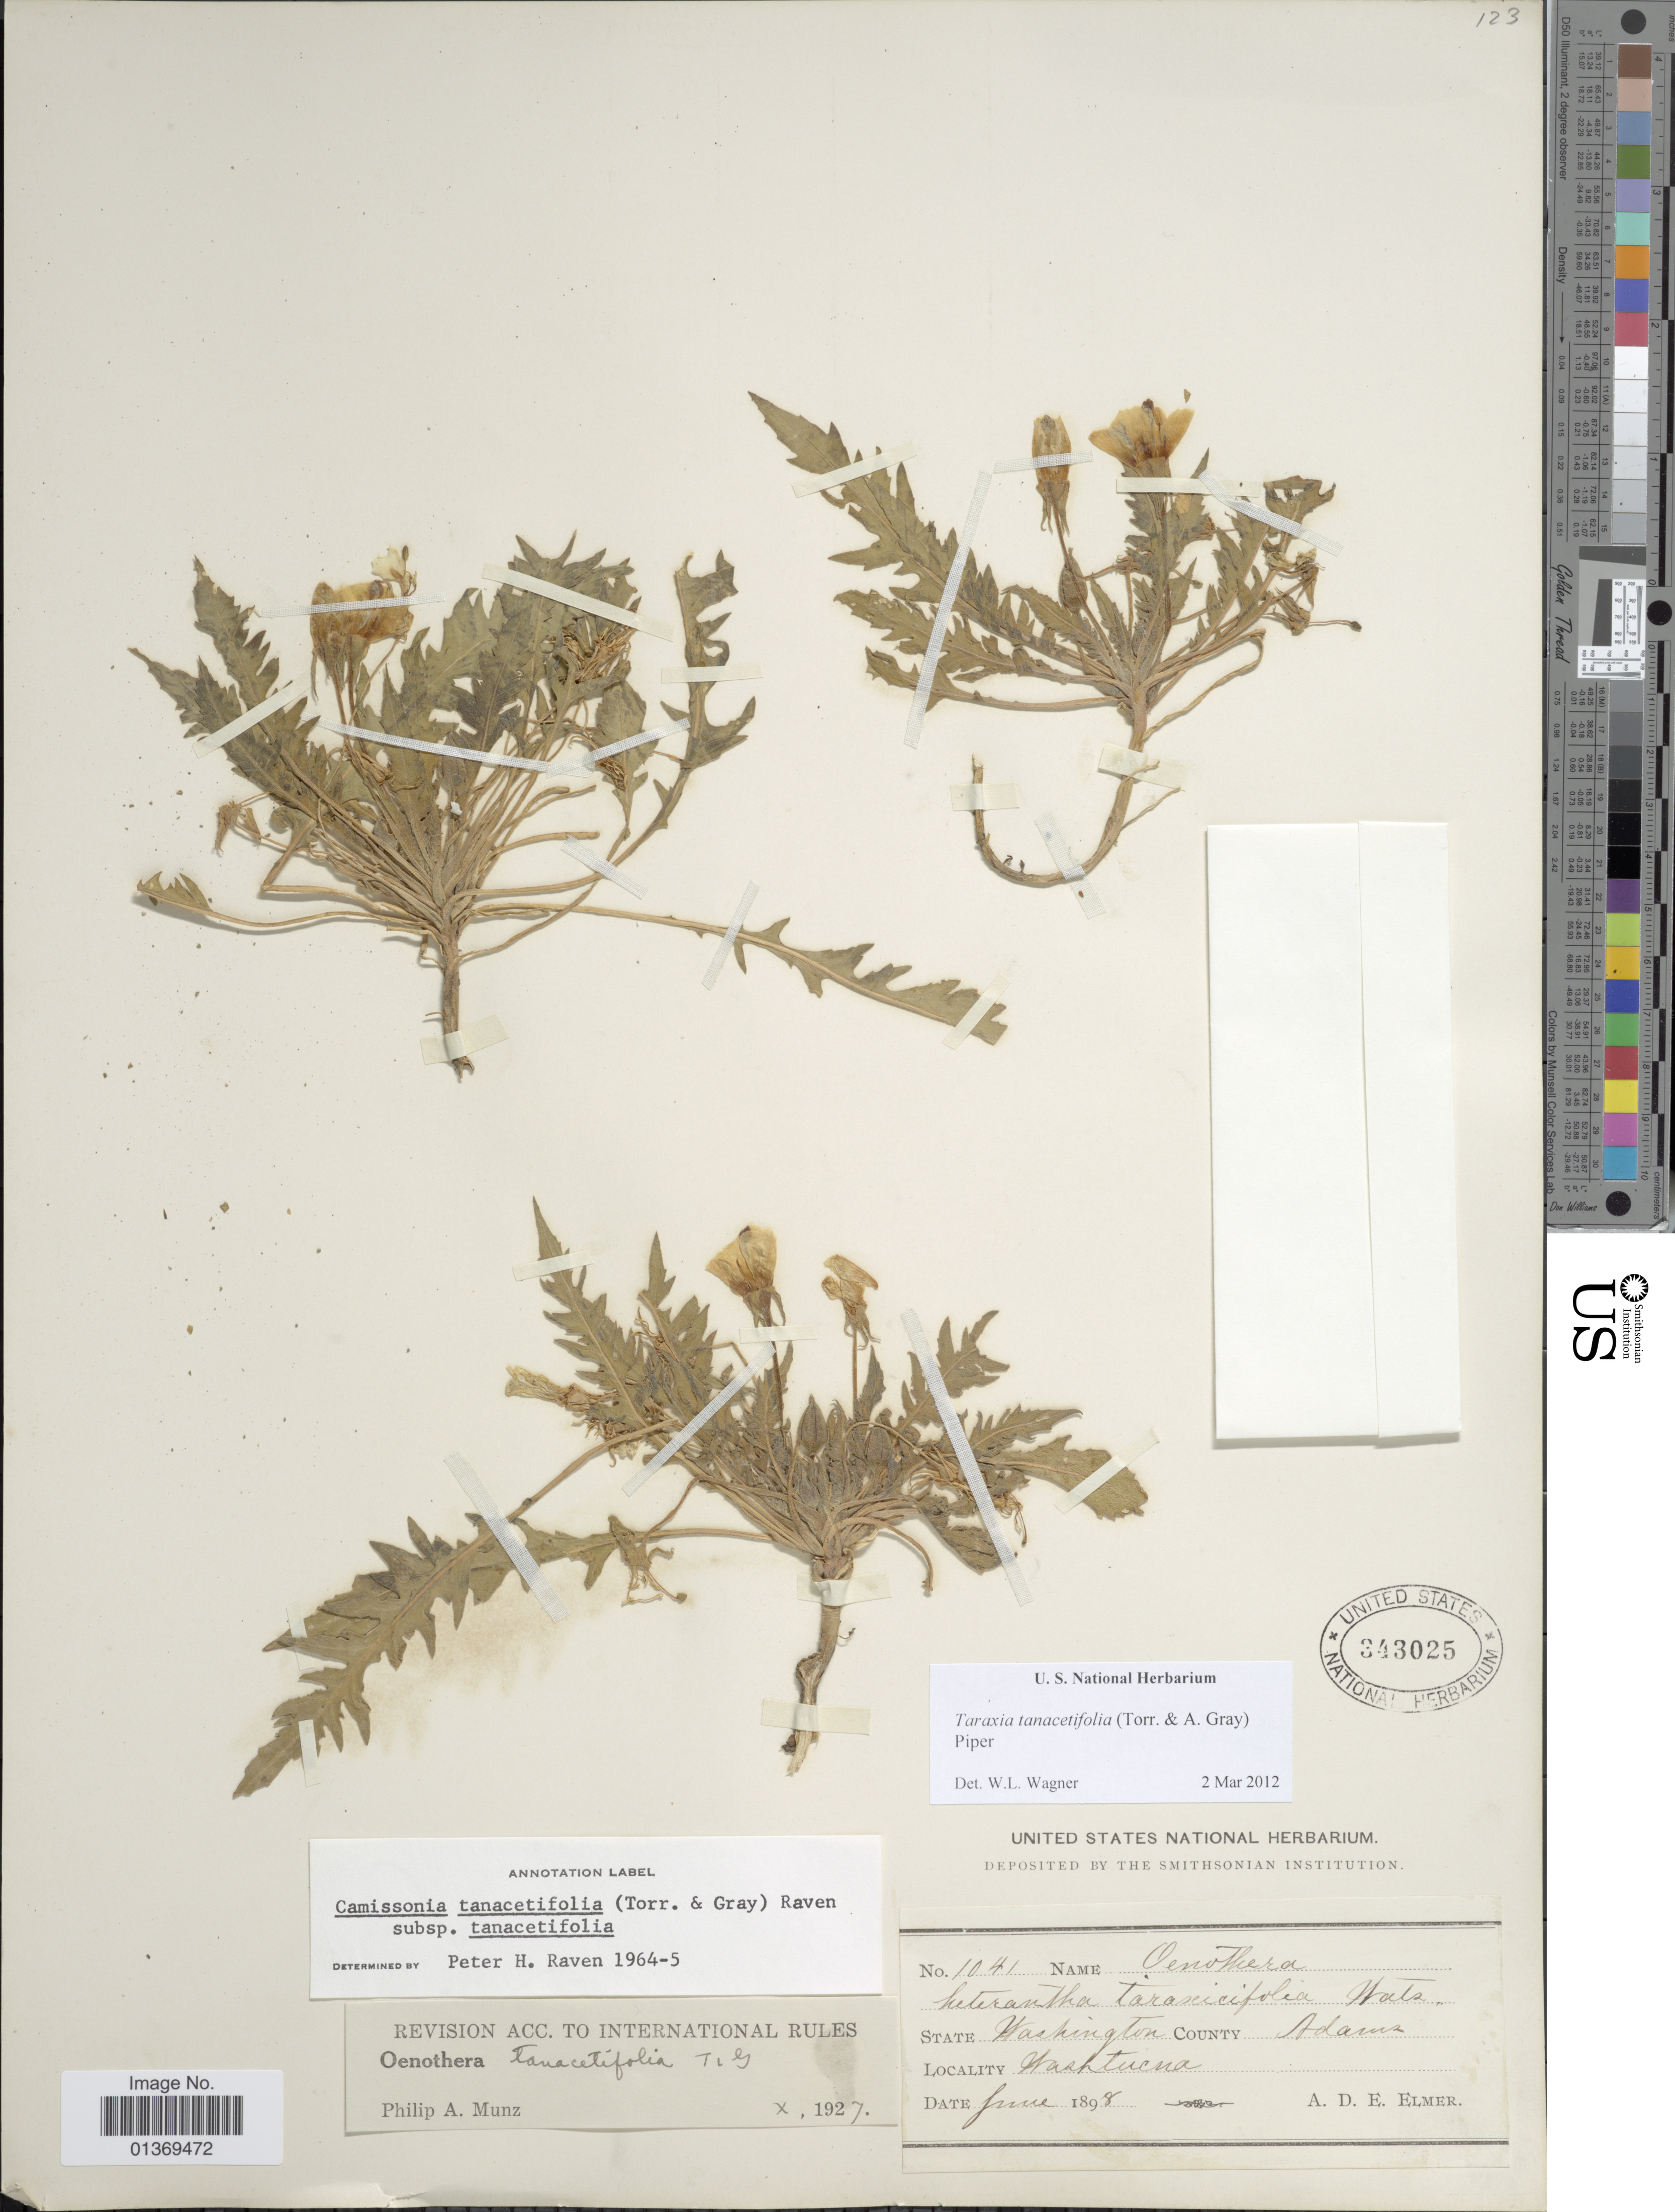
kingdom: Plantae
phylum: Tracheophyta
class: Magnoliopsida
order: Myrtales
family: Onagraceae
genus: Taraxia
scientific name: Taraxia tanacetifolia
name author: (Torr. & A. Gray) Piper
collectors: A. D. E. Elmer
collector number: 1041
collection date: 1898-06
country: United States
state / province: Washington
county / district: Adams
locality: County Adams, Washtucna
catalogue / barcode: US 343025